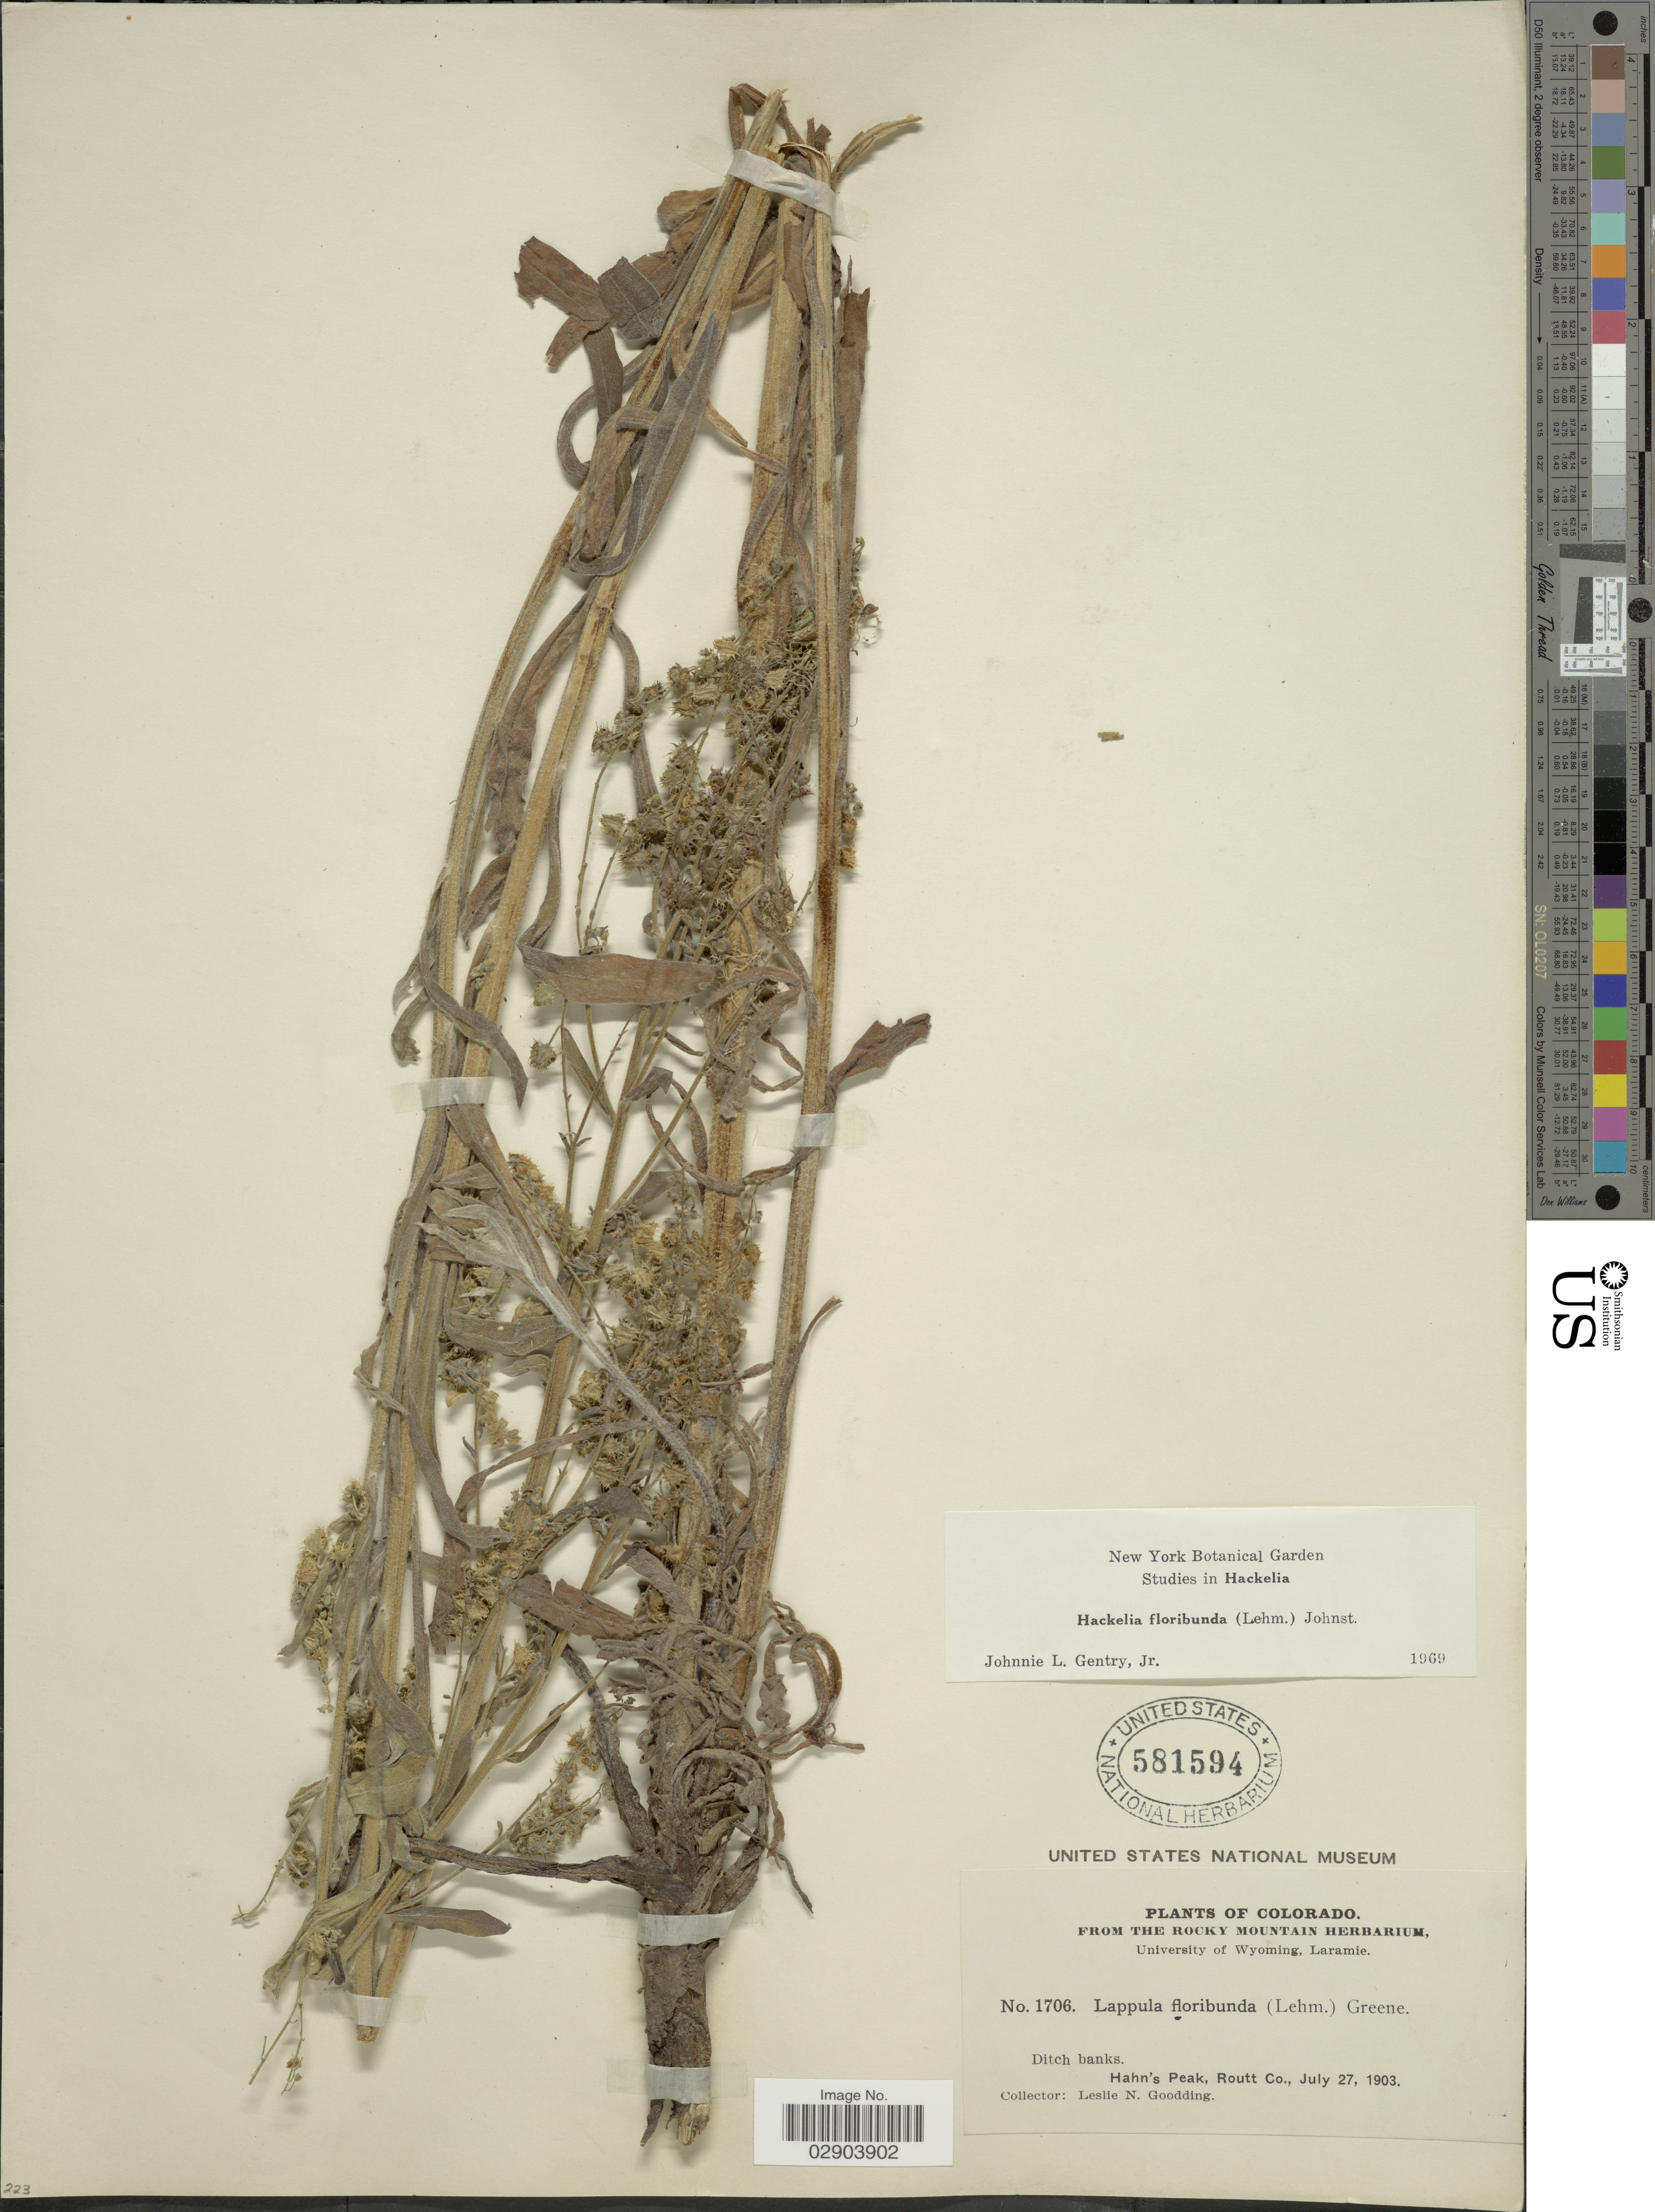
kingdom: Plantae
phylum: Tracheophyta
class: Magnoliopsida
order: Boraginales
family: Boraginaceae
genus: Hackelia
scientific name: Hackelia floribunda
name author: (Lehm.) I.M. Johnst.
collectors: L. N. Goodding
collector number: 1706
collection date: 1903-07-27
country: United States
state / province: Colorado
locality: Ditch banks, Hahn's Peak, Routt Co.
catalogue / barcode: US 581594